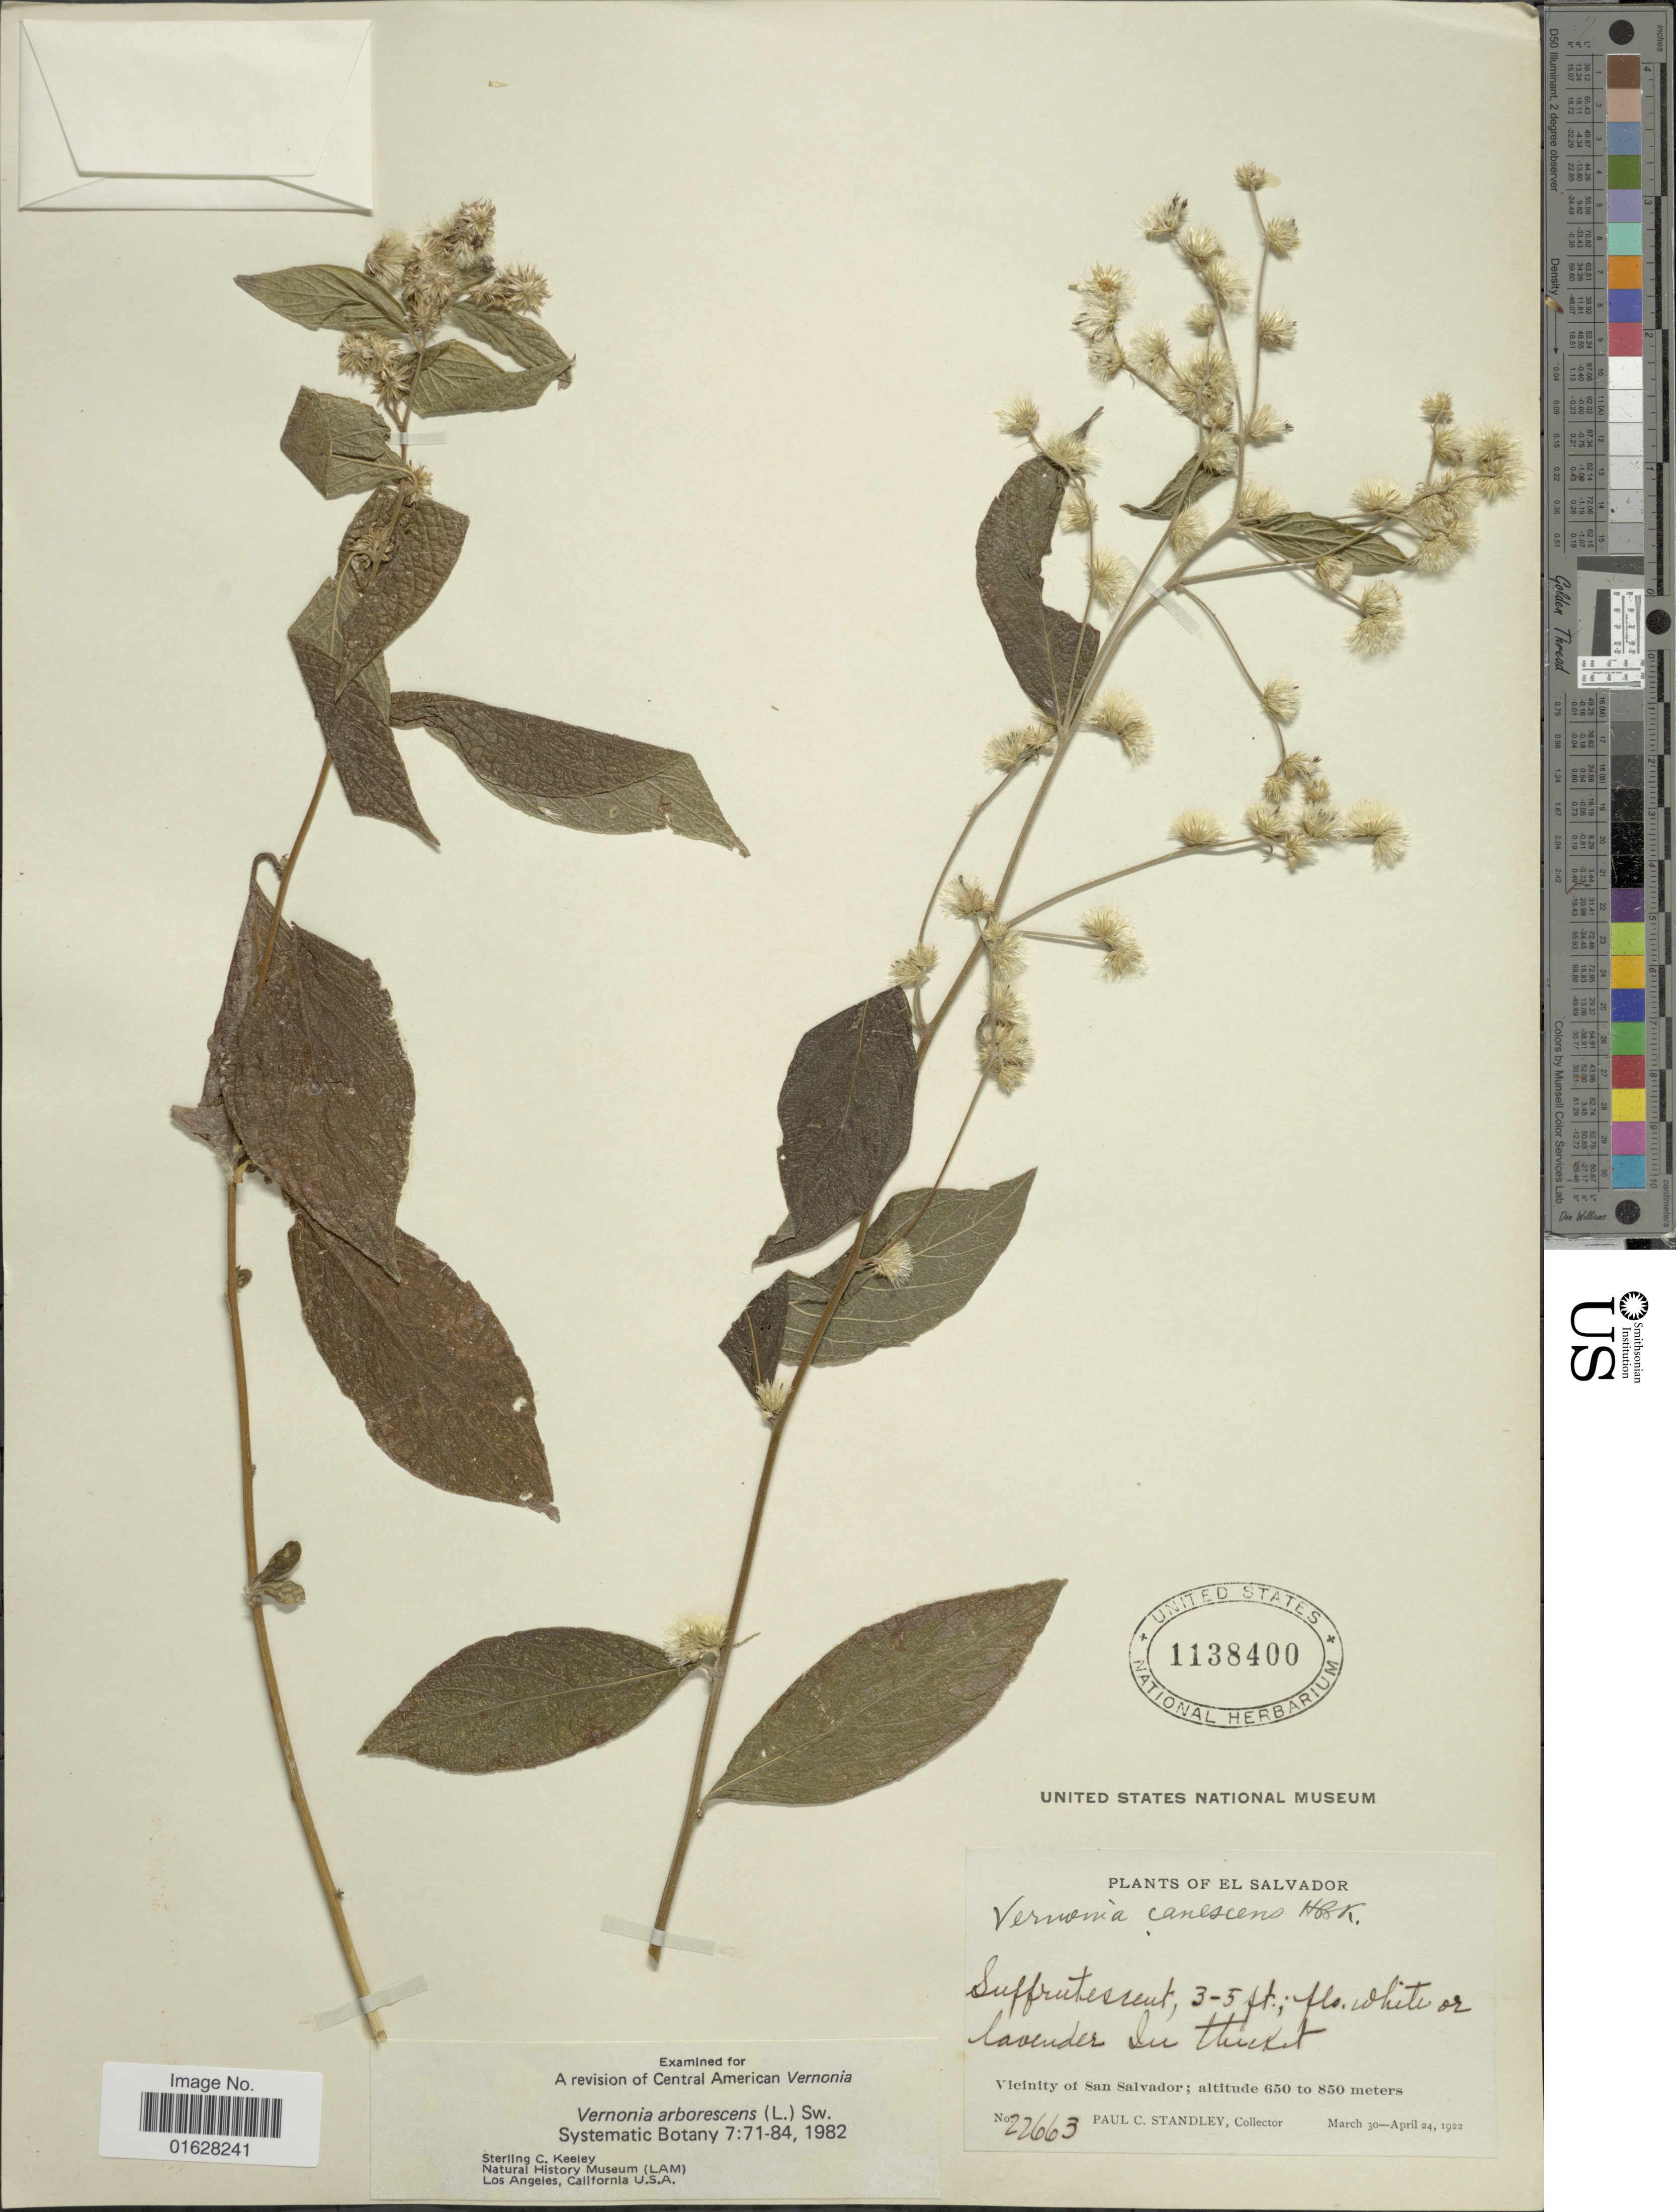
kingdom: Plantae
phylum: Tracheophyta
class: Magnoliopsida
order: Asterales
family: Asteraceae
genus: Lepidaploa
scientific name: Lepidaploa canescens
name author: (Kunth) H. Rob.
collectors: P. C. Standley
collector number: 22663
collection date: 1922-03-30/1922-04-24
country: El Salvador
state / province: San Salvador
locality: Vicinity of San Salvador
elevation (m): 650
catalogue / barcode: US 1138400